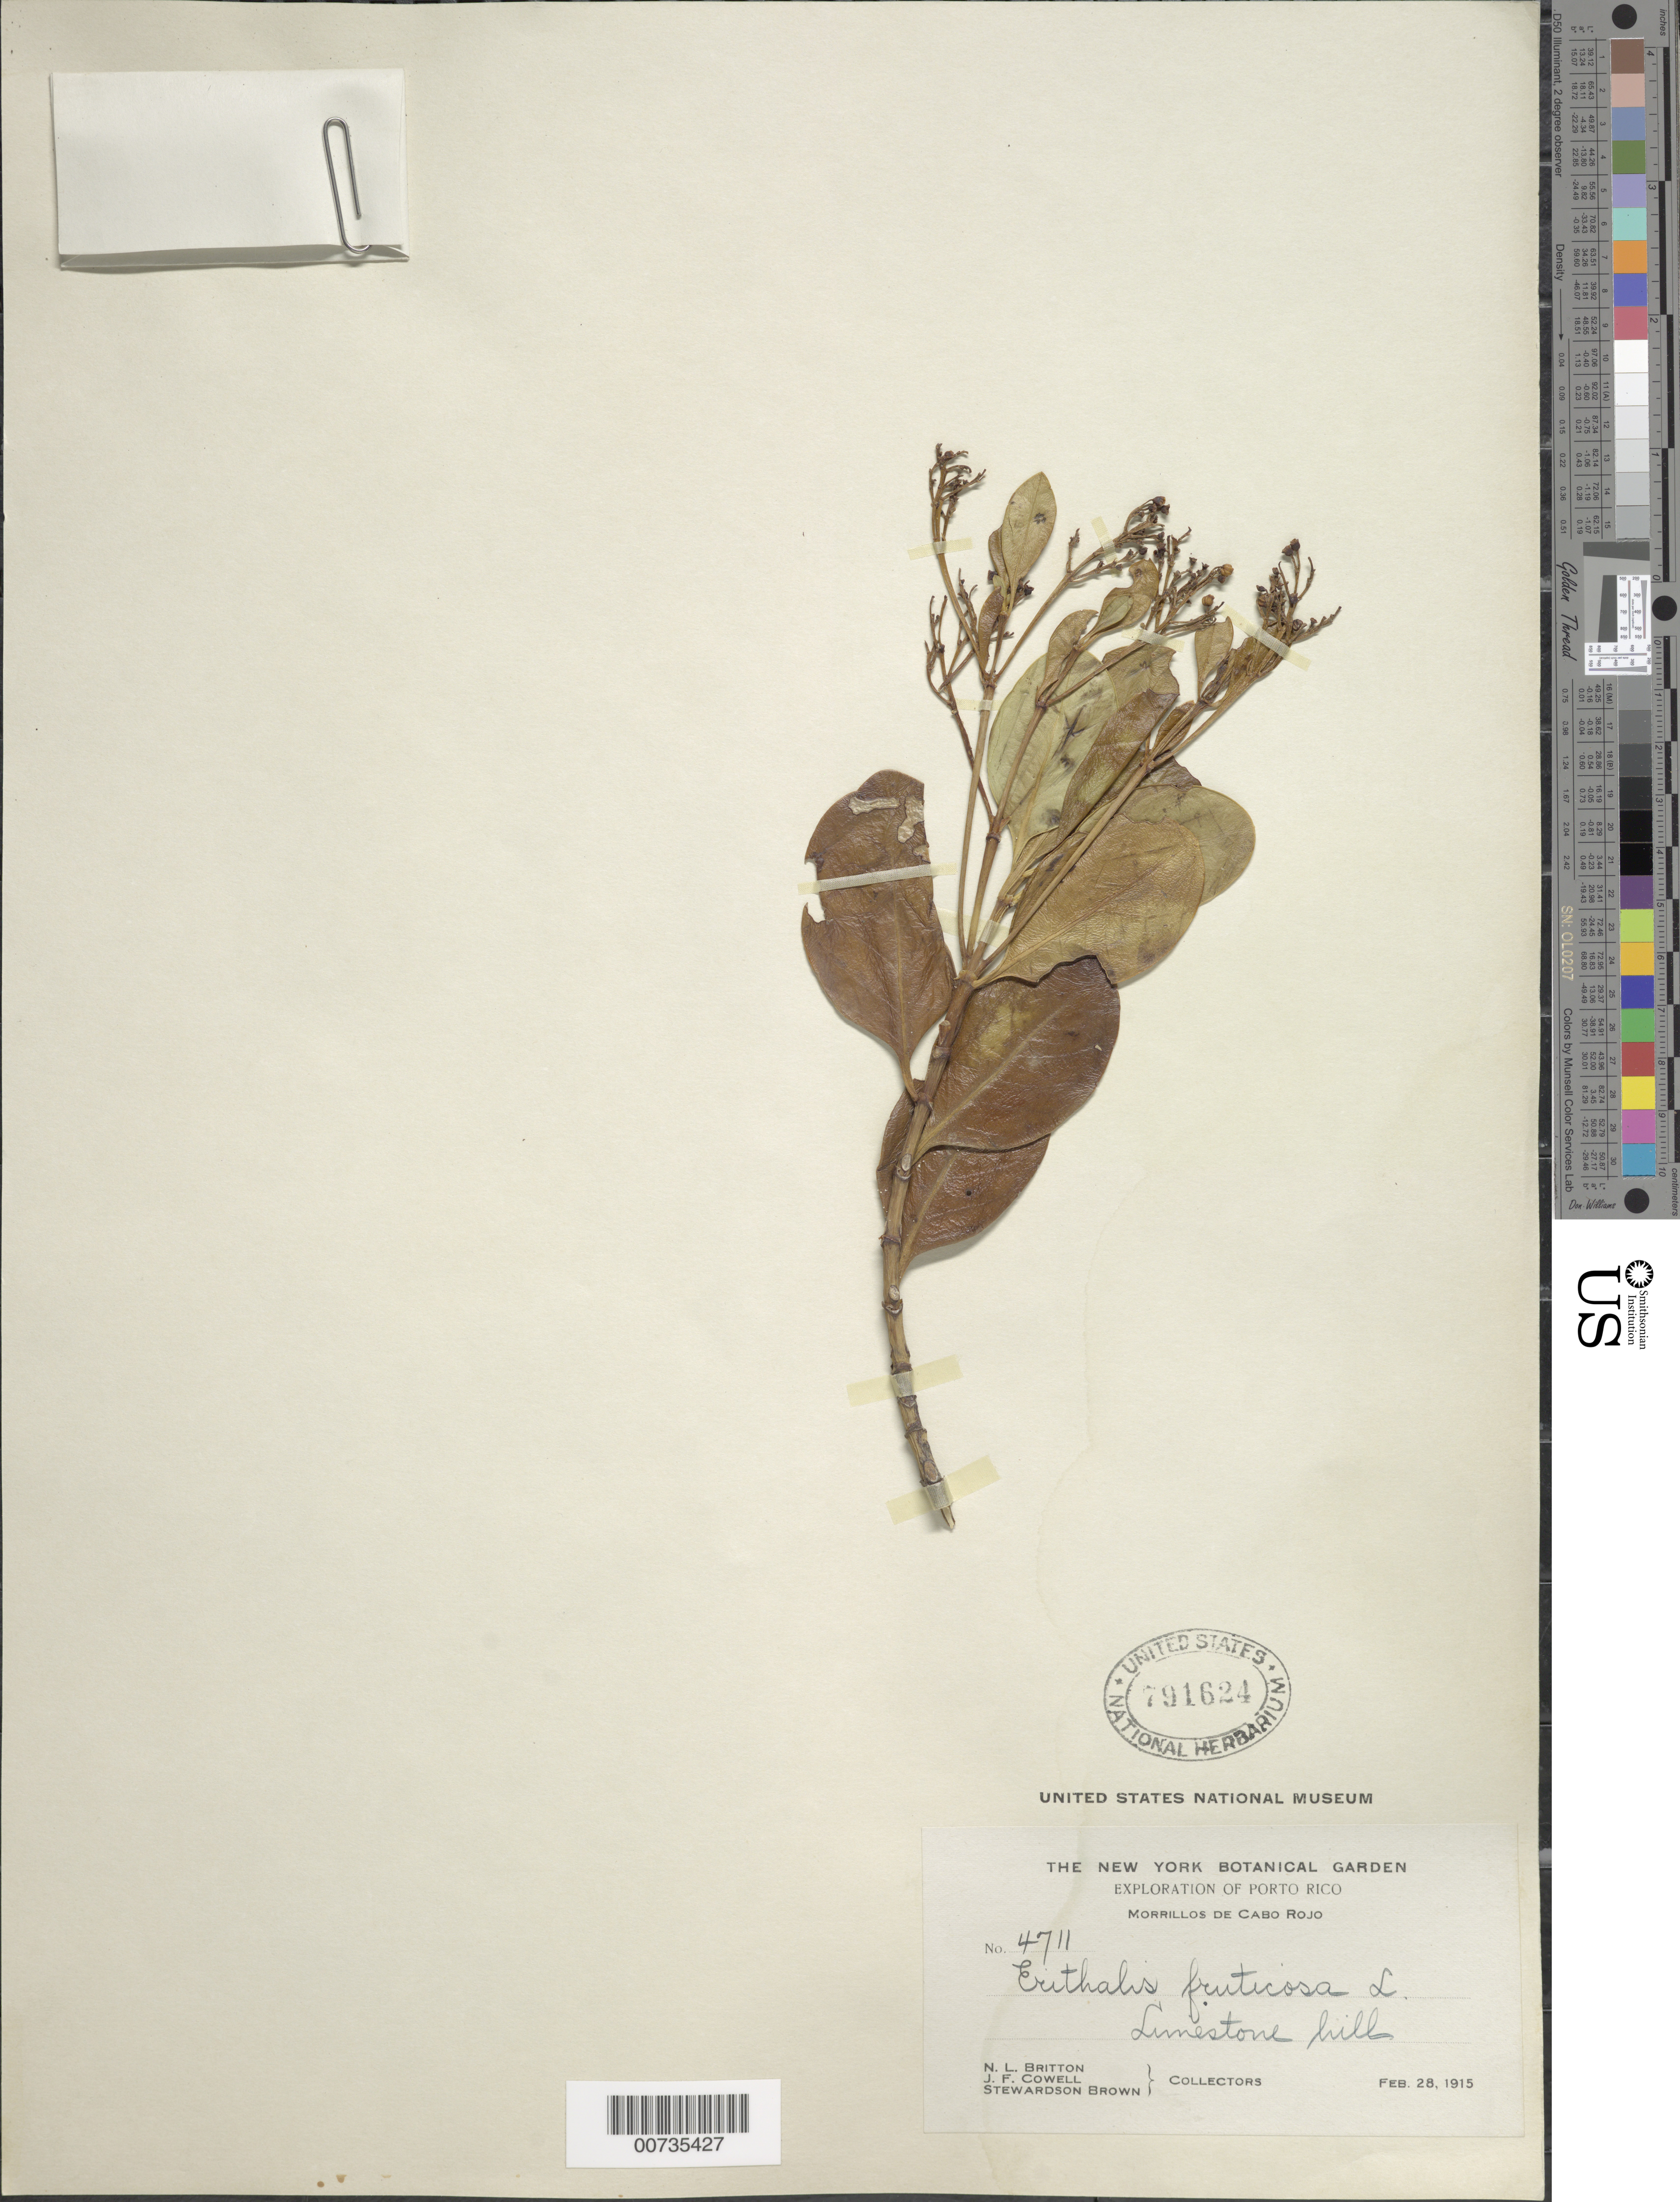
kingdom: Plantae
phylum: Tracheophyta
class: Magnoliopsida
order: Gentianales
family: Rubiaceae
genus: Erithalis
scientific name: Erithalis fruticosa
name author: L.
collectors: N. Britton, J. F. Cowell & S. Brown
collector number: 4711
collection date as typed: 28 Feb 1915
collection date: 1915-02-28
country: Puerto Rico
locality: Morrillos de Cabo Rojo.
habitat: Limestone hill.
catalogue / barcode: US 791624